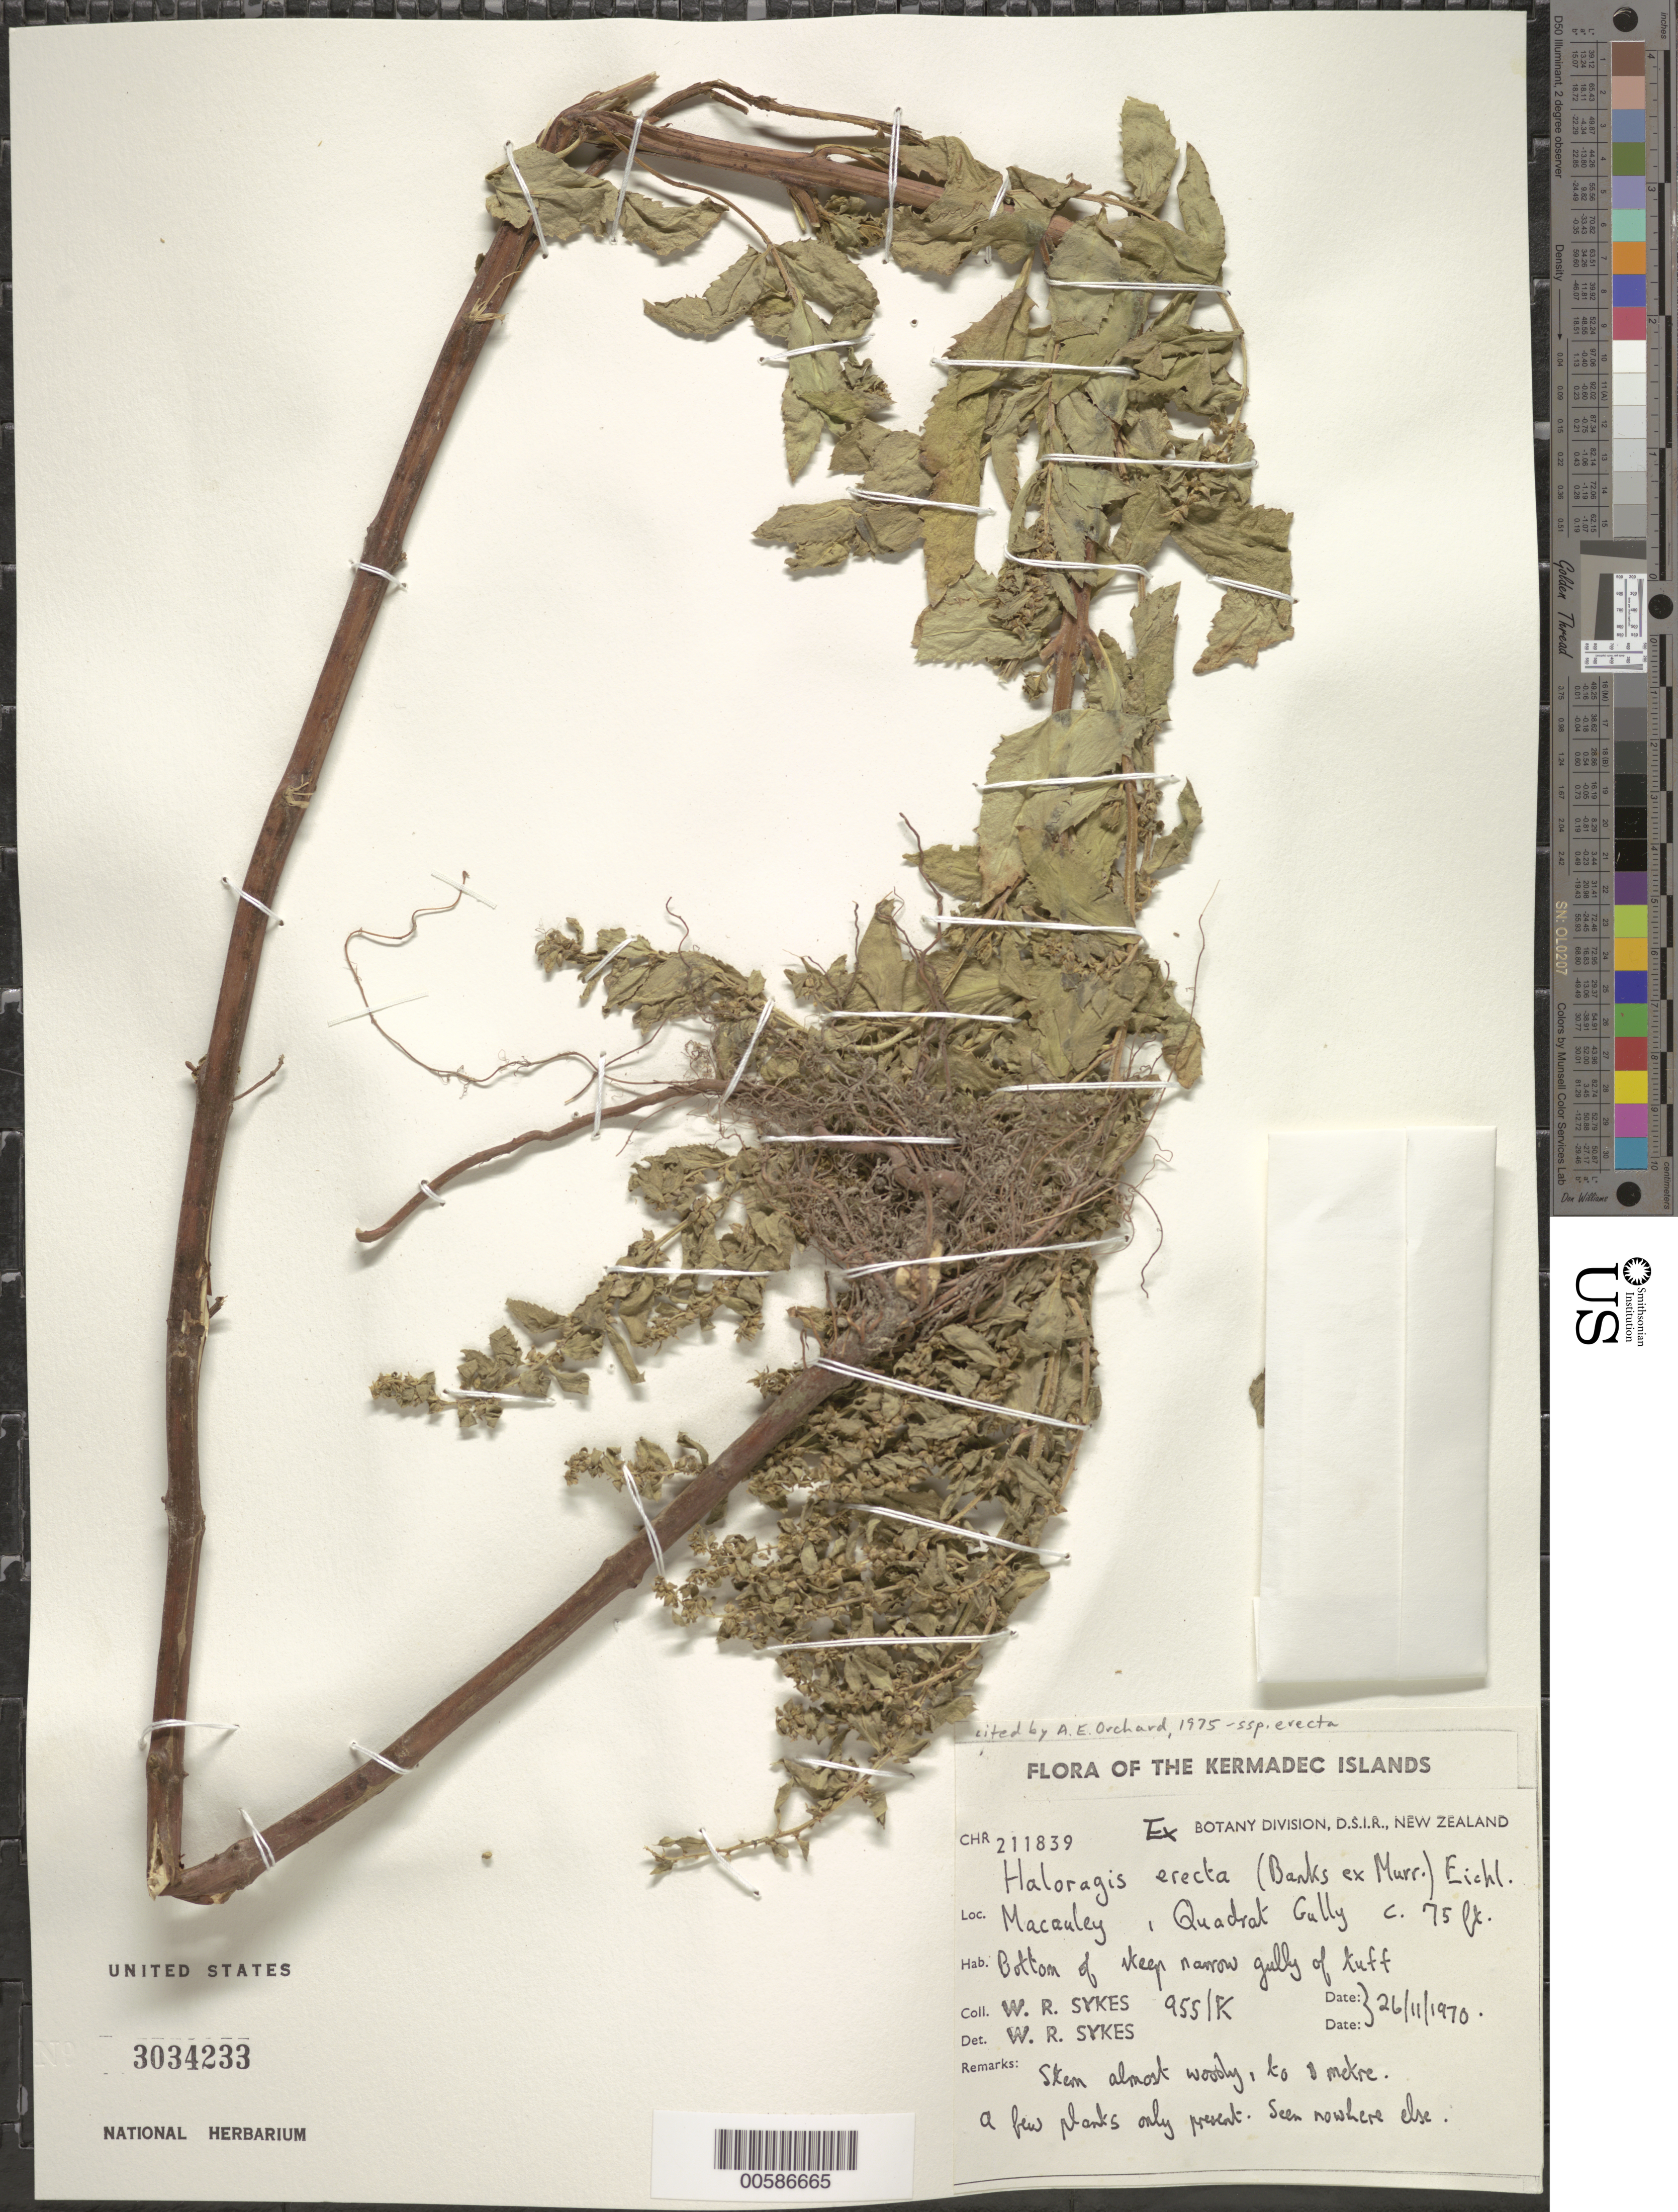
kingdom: Plantae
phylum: Tracheophyta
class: Magnoliopsida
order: Saxifragales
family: Haloragaceae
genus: Haloragis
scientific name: Haloragis erecta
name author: (Banks ex Murray) Oken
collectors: W. R. Sykes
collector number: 211839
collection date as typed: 26 Nov 1970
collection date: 1970-11-26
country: New Zealand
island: Macauley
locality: Quadrat Gully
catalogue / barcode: US 3034233